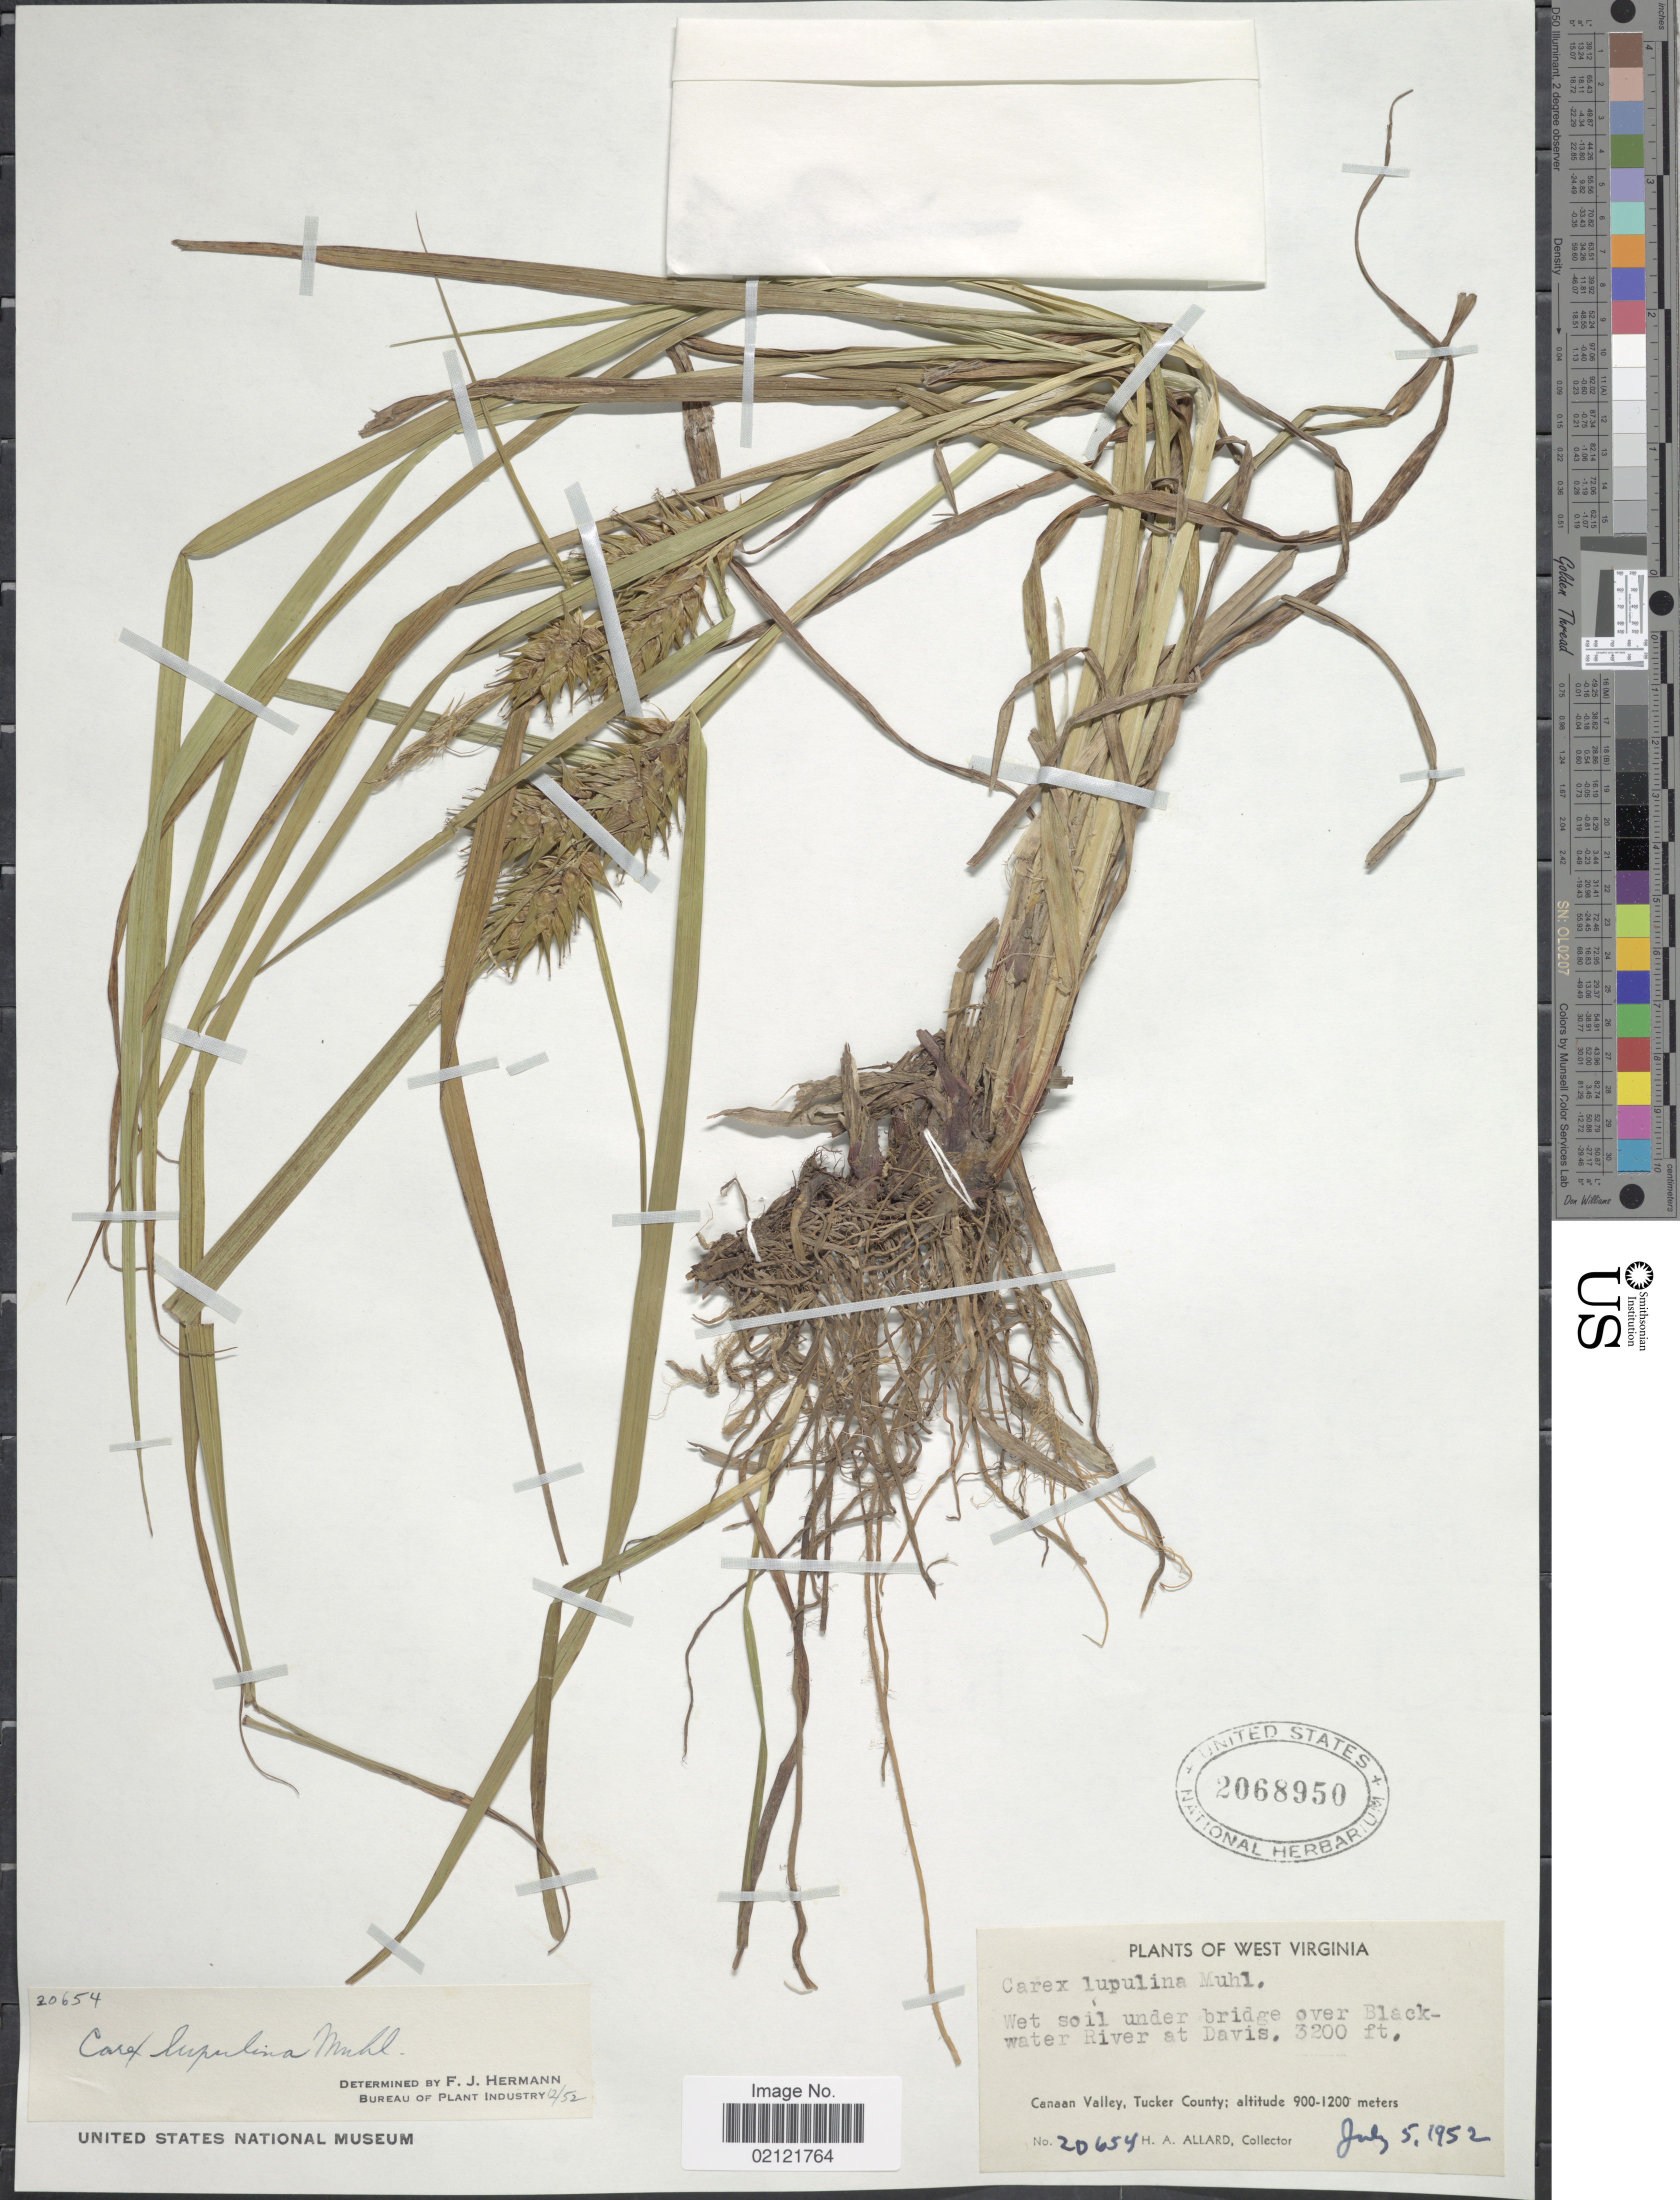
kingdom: Plantae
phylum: Tracheophyta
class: Liliopsida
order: Poales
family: Cyperaceae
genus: Carex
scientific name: Carex lupulina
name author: Muhl. ex Willd.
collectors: H. A. Allard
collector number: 20654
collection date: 1952-07-05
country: United States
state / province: West Virginia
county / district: Tucker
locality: Wet soil under bridge over Blackwater River at Davis, Canaan Valley, Tucker County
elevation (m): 900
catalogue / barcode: US 2068950